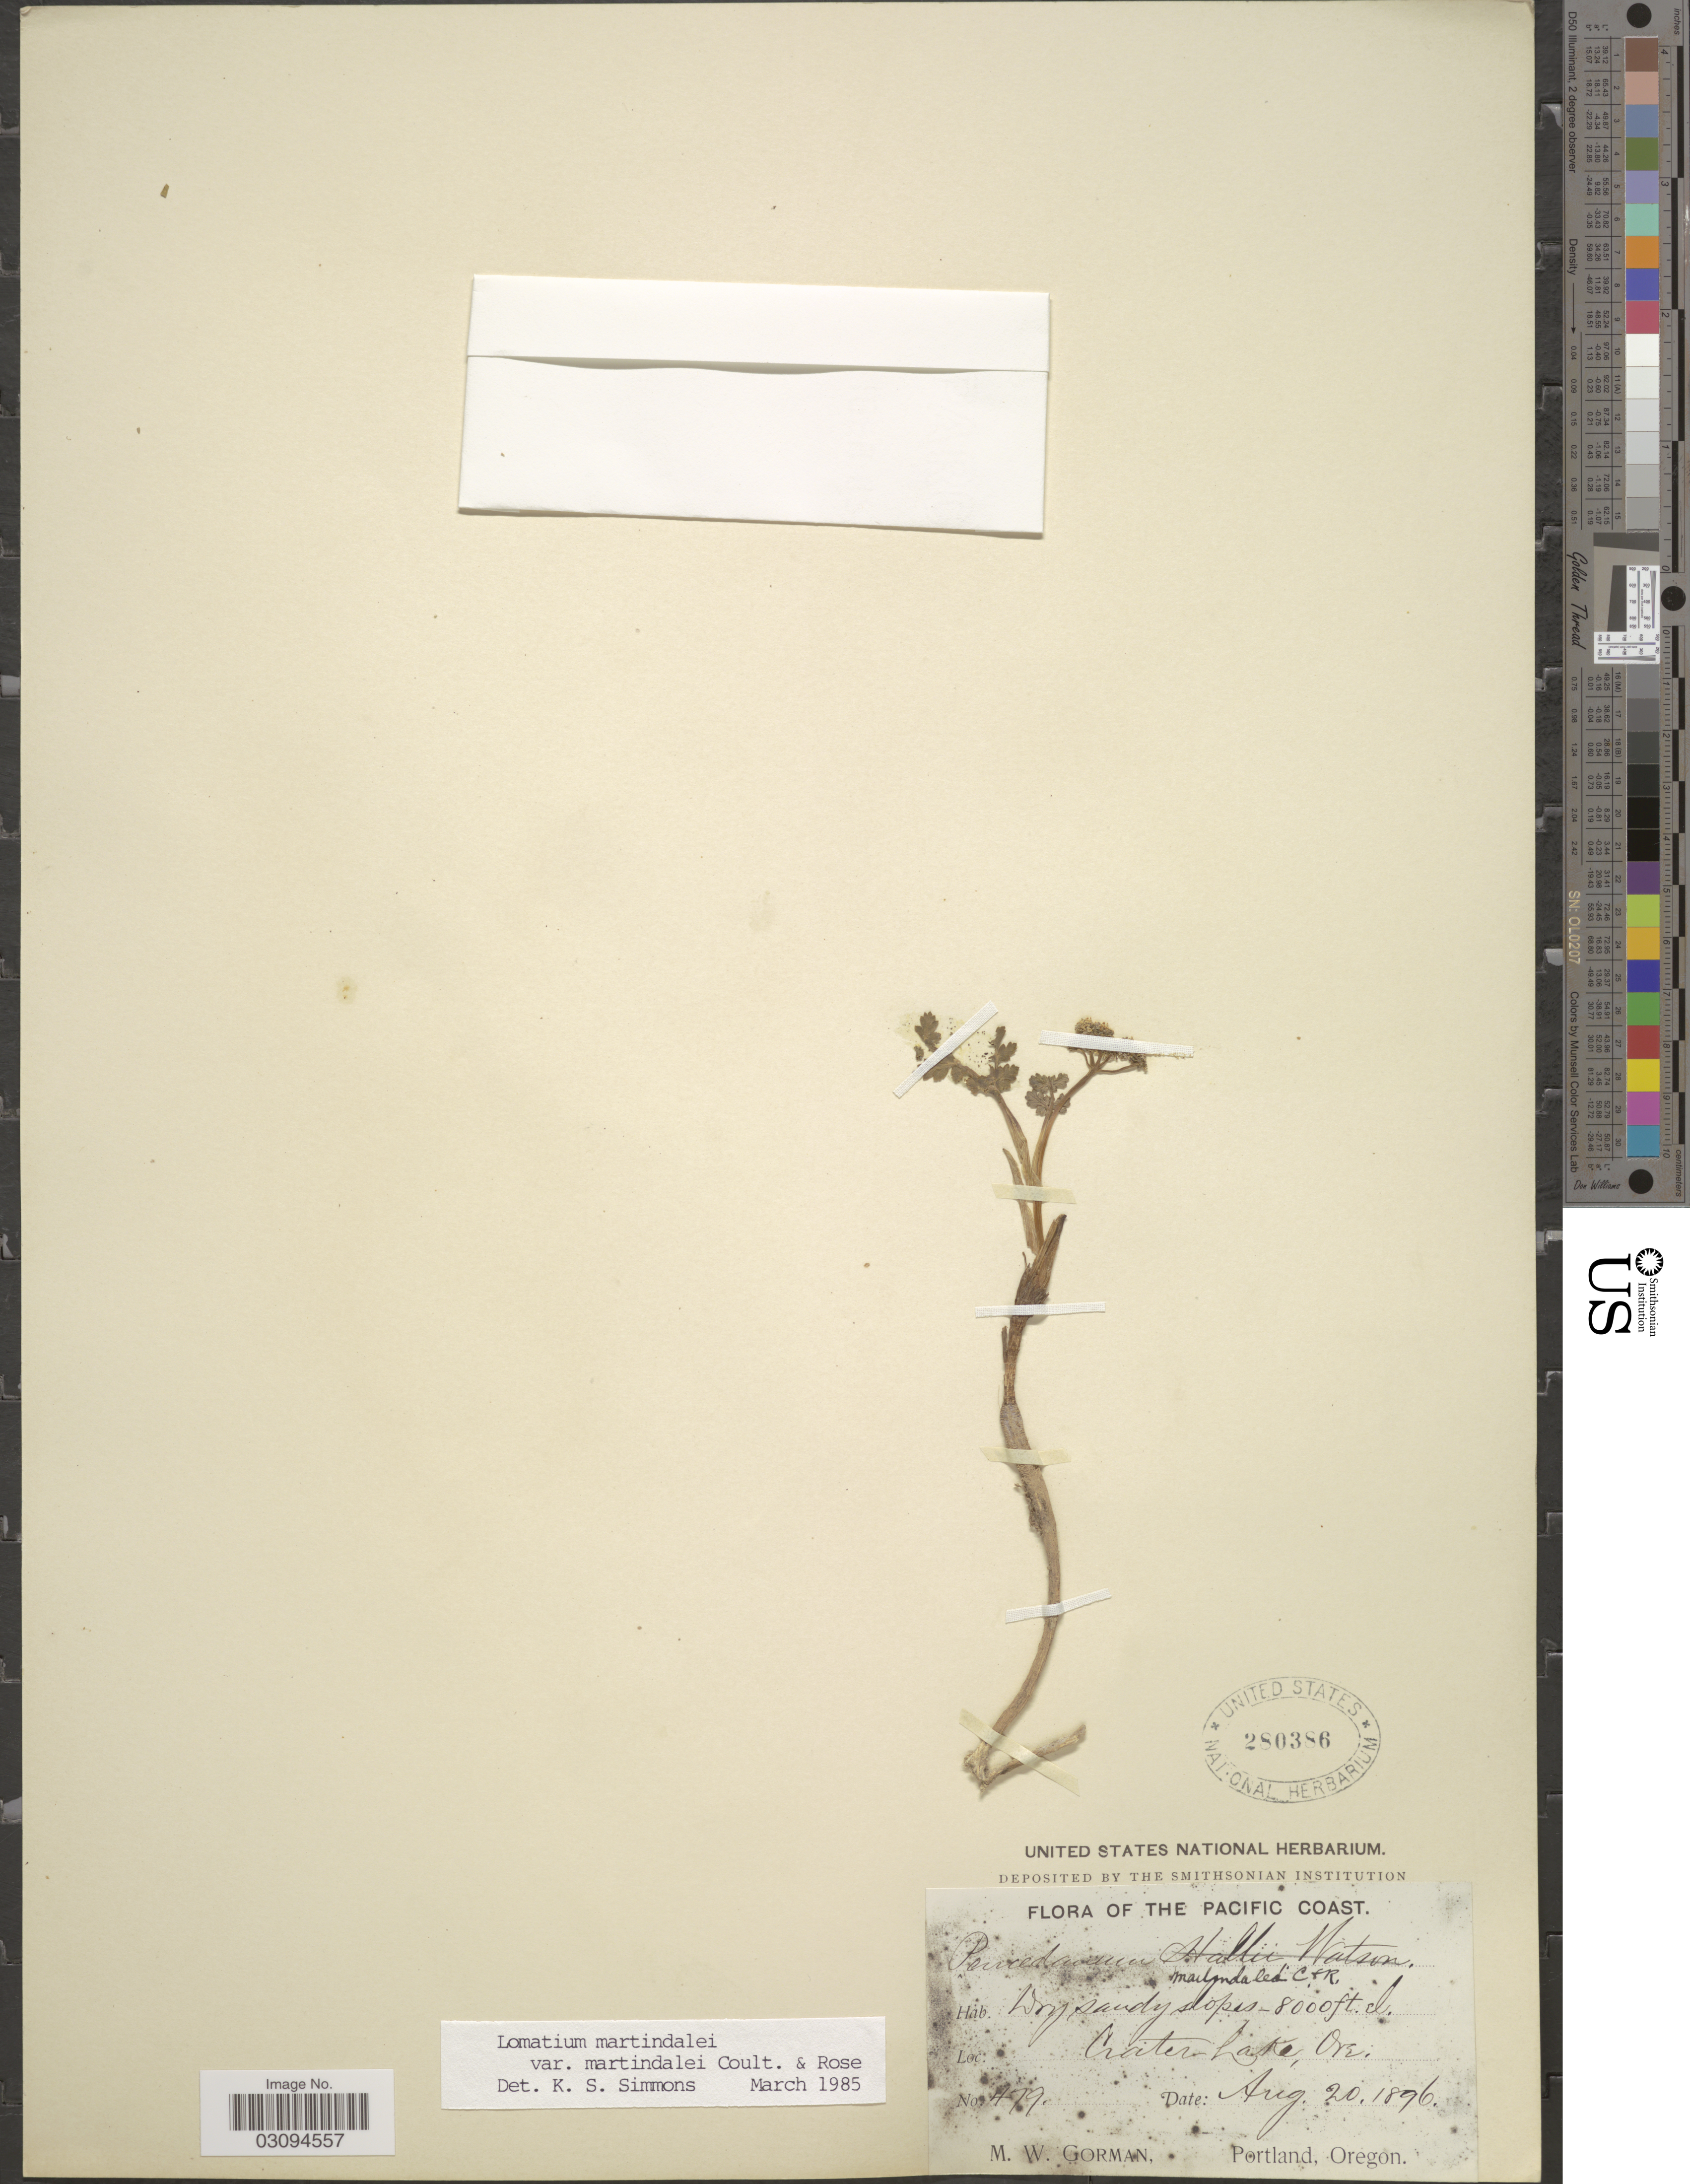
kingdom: Plantae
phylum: Tracheophyta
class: Magnoliopsida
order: Apiales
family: Apiaceae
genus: Lomatium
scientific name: Lomatium martindalei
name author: (J.M. Coult. & Rose) J.M. Coult. & Rose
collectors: M. W. Gorman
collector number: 479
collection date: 1896-08-20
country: United States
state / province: Oregon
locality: The Pacific Coast. Crater Lake, Ore.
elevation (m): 2438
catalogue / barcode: US 280386